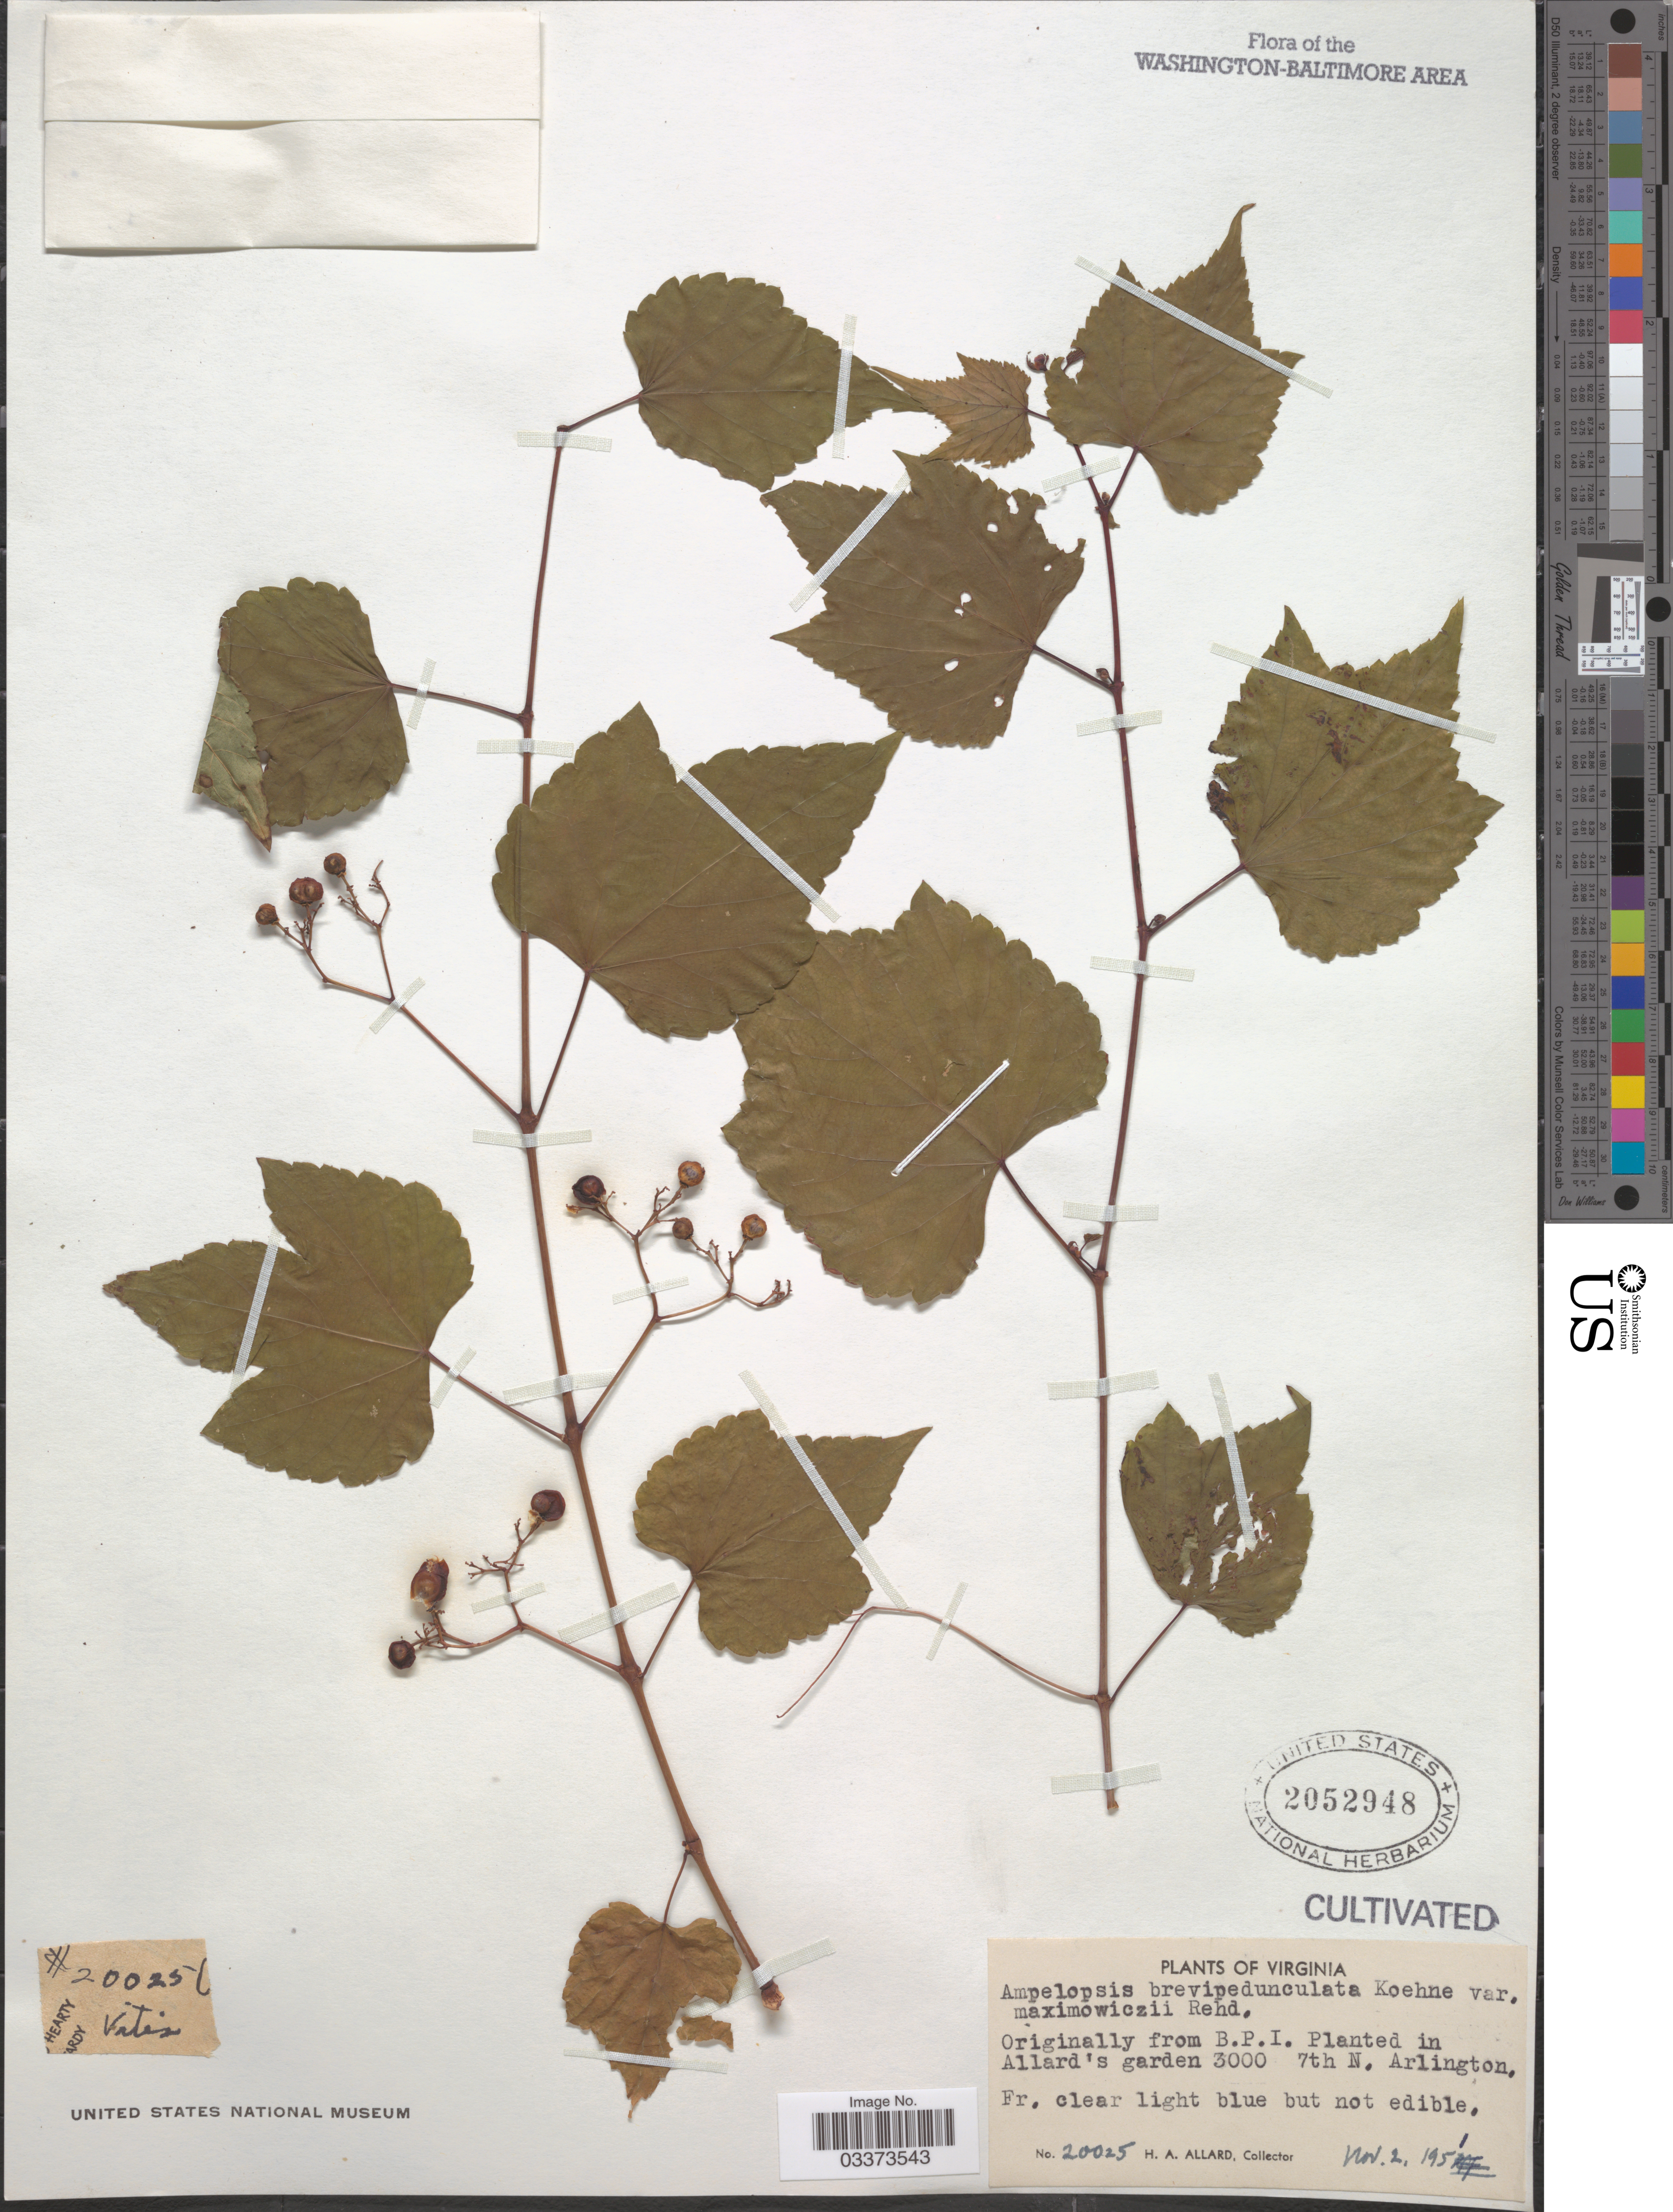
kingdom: Plantae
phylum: Tracheophyta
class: Magnoliopsida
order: Vitales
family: Vitaceae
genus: Ampelopsis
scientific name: Ampelopsis brevipedunculata var. maximowiczii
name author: (Regel) Rehder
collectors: H. A. Allard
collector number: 20025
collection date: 1951-11-02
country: United States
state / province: Virginia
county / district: Arlington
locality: Planted in Allard's garden 3000 7th N. Arlington.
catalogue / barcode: US 2052948